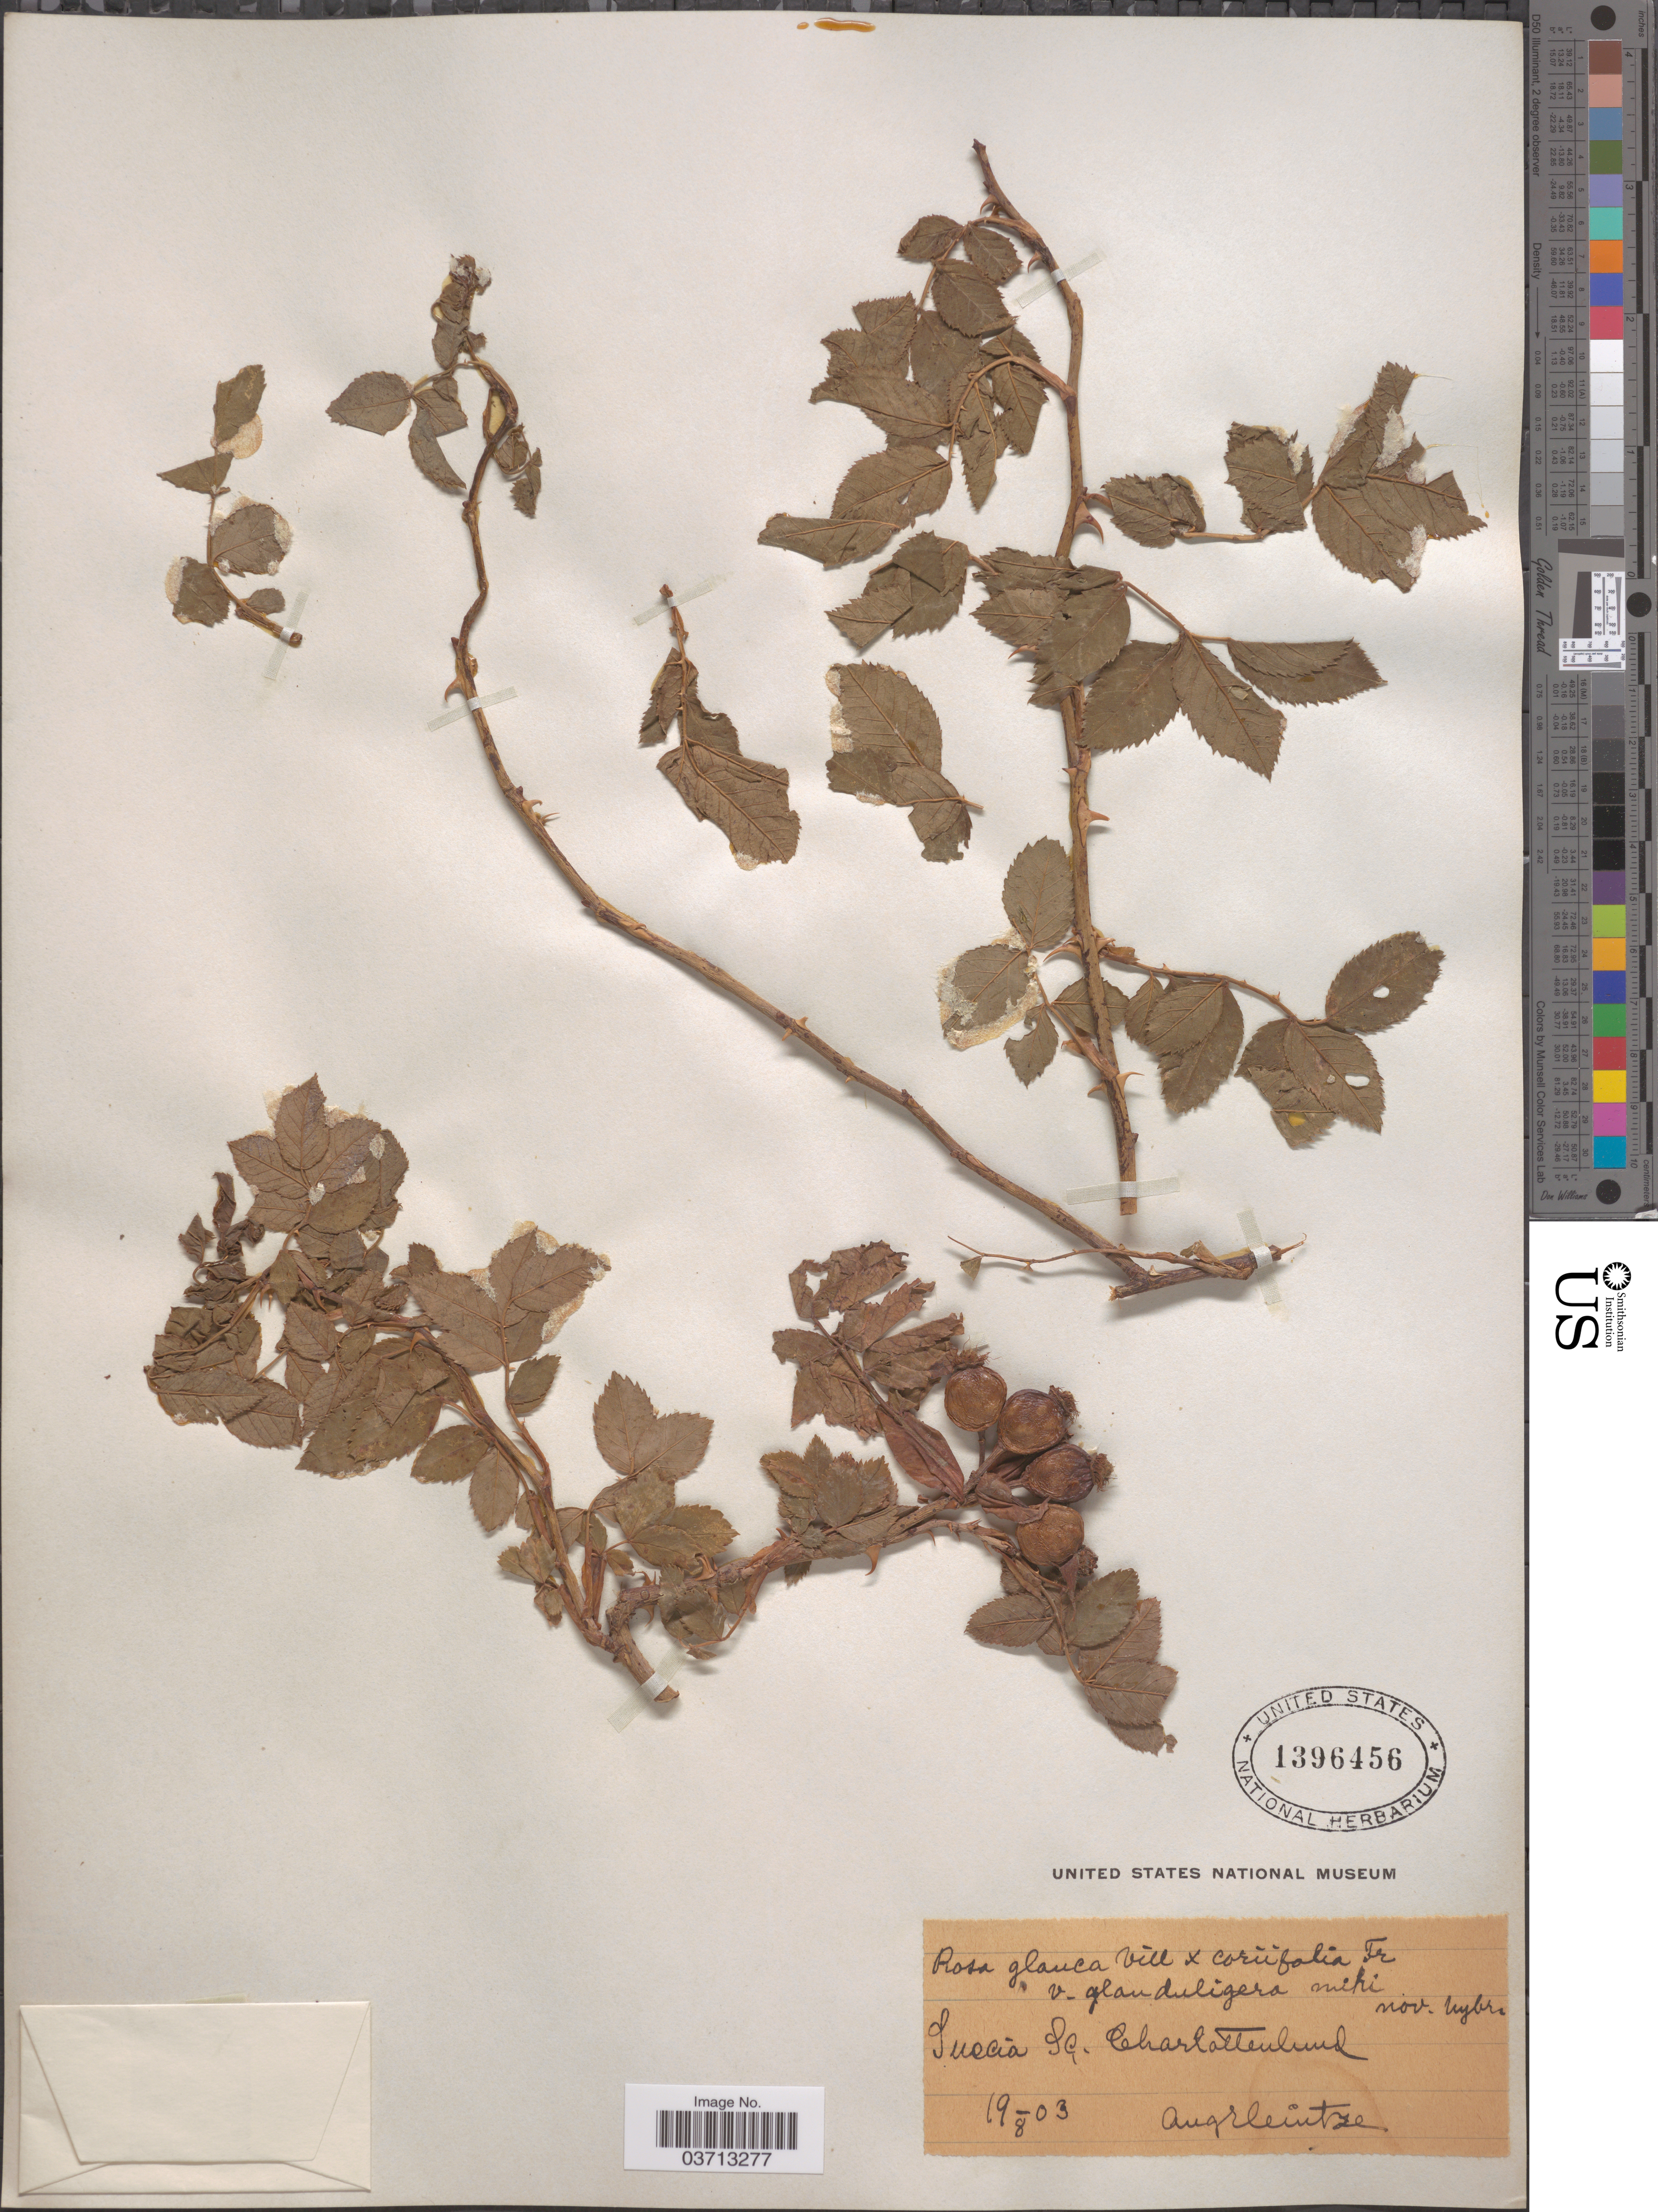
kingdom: Plantae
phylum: Tracheophyta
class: Magnoliopsida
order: Rosales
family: Rosaceae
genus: Rosa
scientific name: Rosa glauca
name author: Pourr.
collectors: A. Heintze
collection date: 1903-08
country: Sweden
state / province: Skåne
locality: Suecia Sc. Charlottenlund.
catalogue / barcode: US 1396456